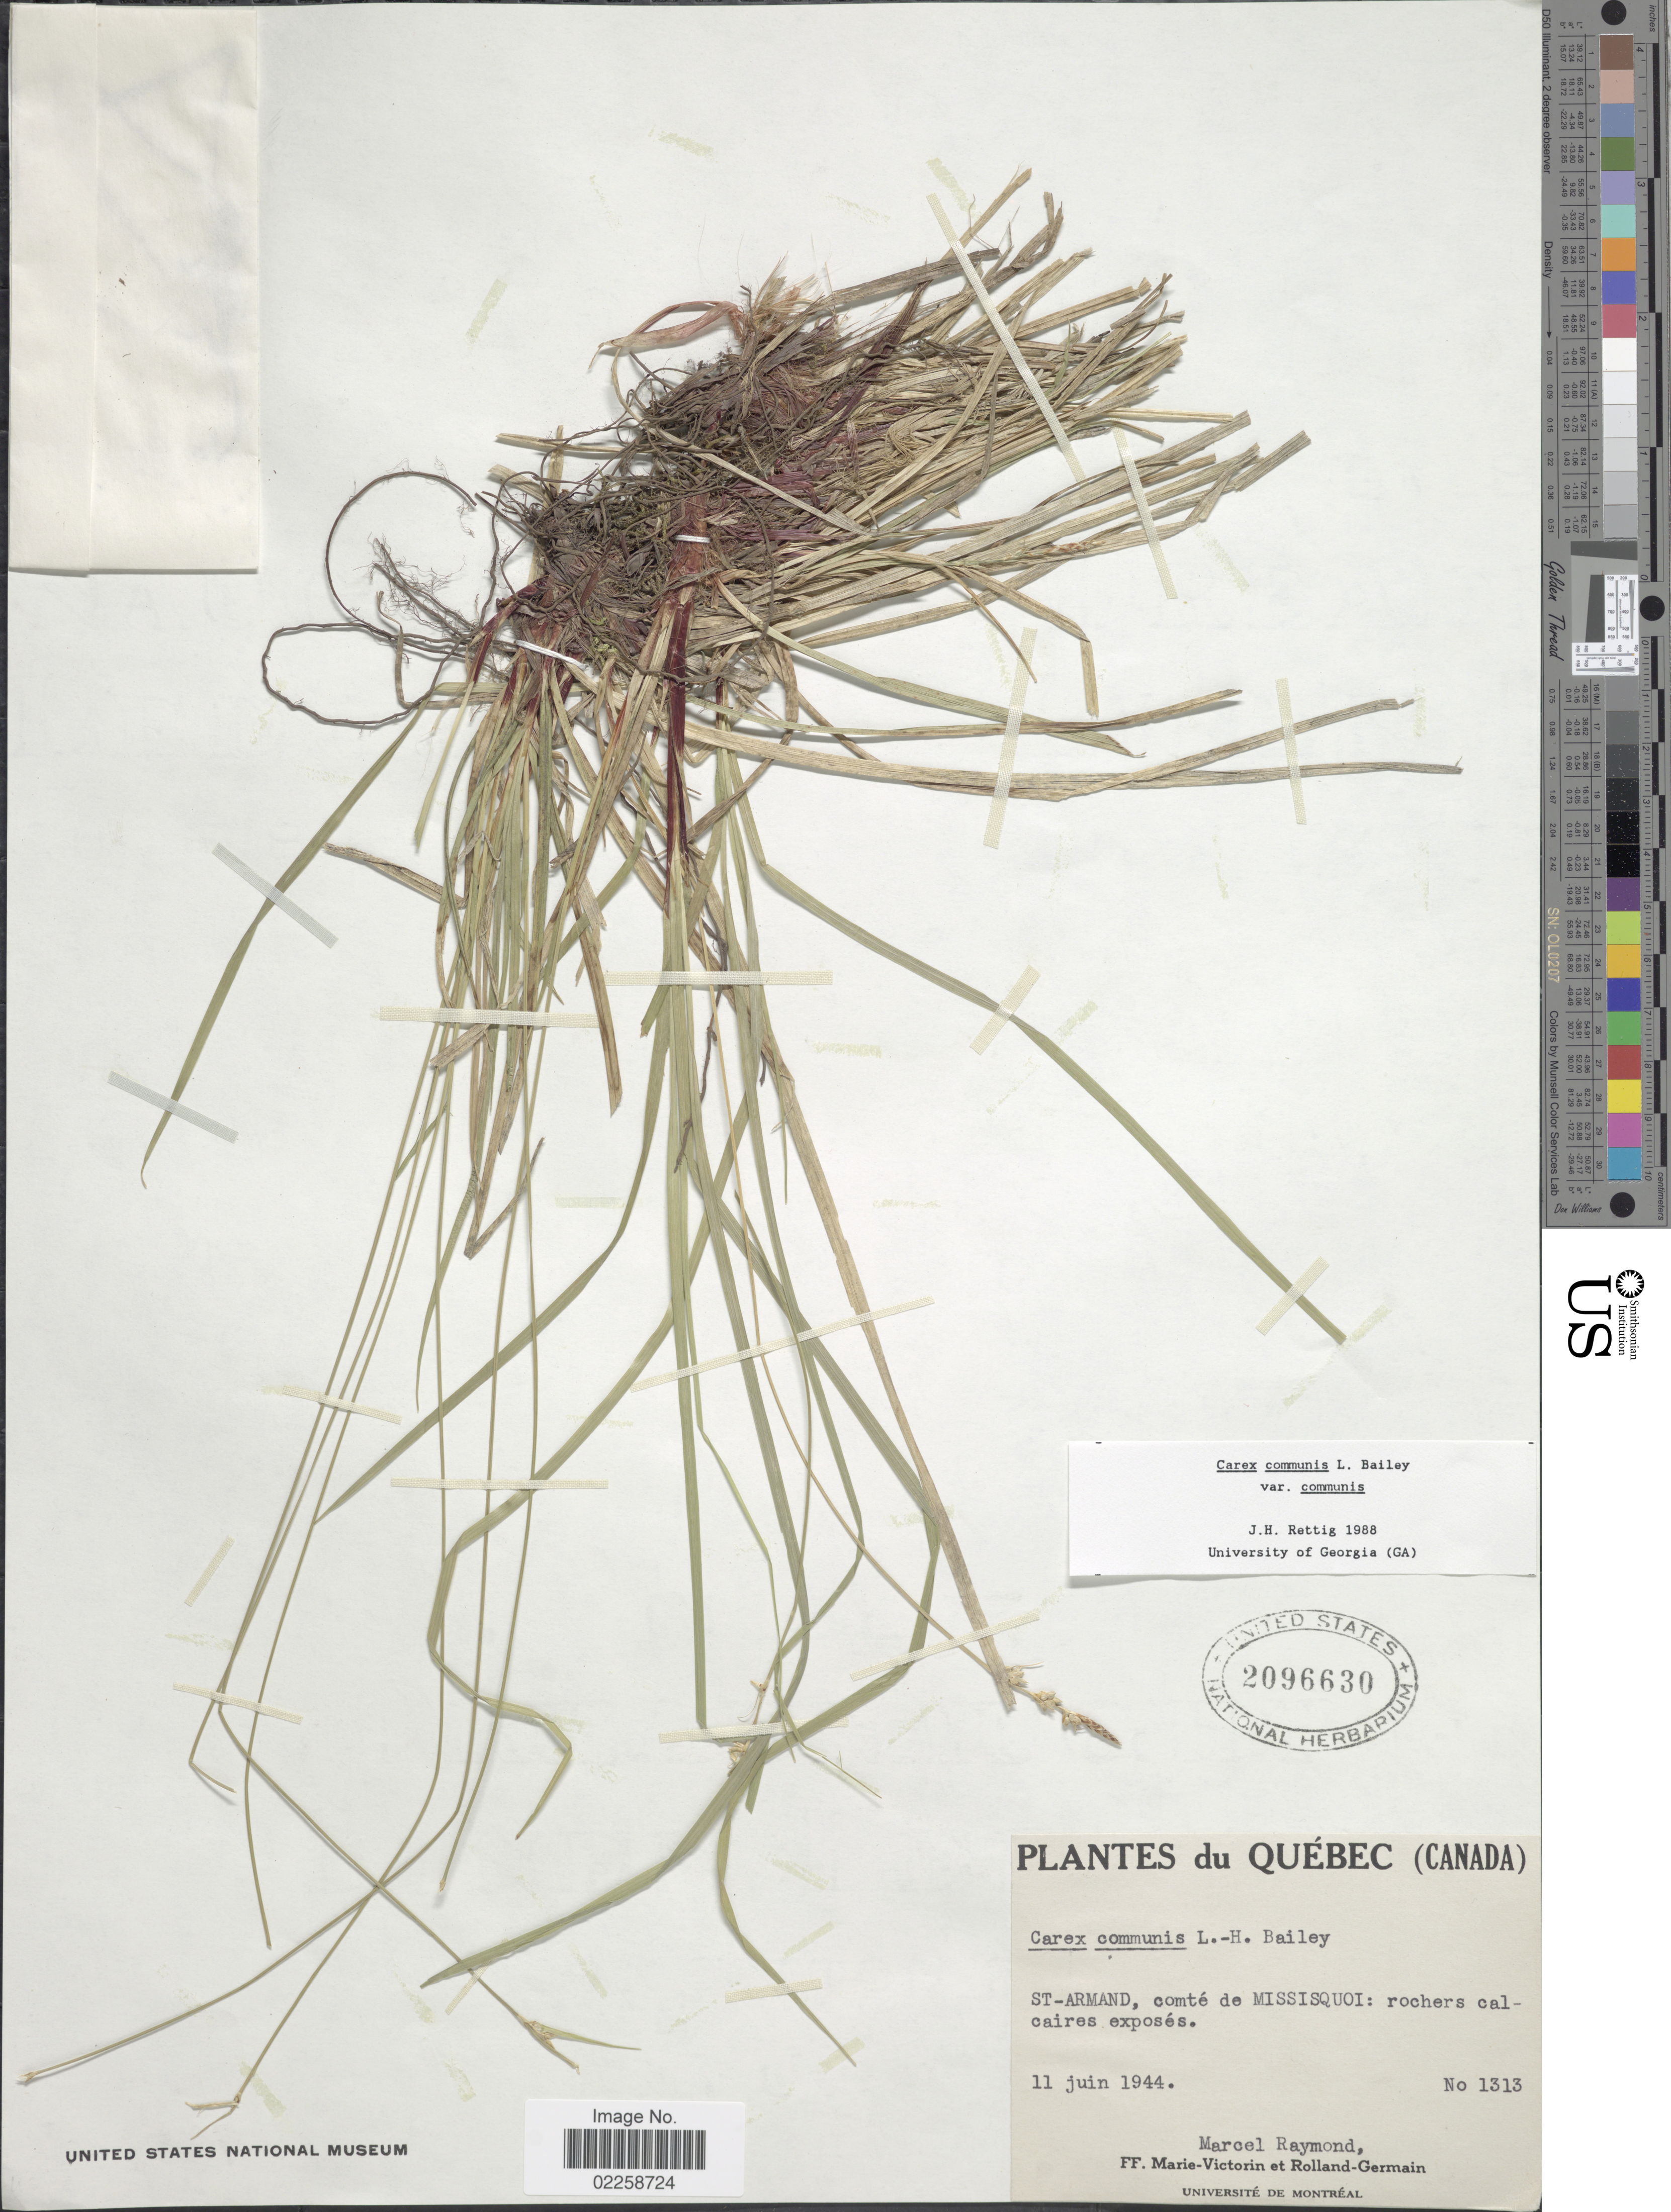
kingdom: Plantae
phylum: Tracheophyta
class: Liliopsida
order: Poales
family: Cyperaceae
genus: Carex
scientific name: Carex communis var. communis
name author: L.H. Bailey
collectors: M. Raymond, F. Marie-Victorin & Rolland-Germain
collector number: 1313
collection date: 1944-06-11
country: Canada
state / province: Quebec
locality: St-Arnand, comte de Missisquoi: rochers calcaires exposes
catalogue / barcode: US 2096630